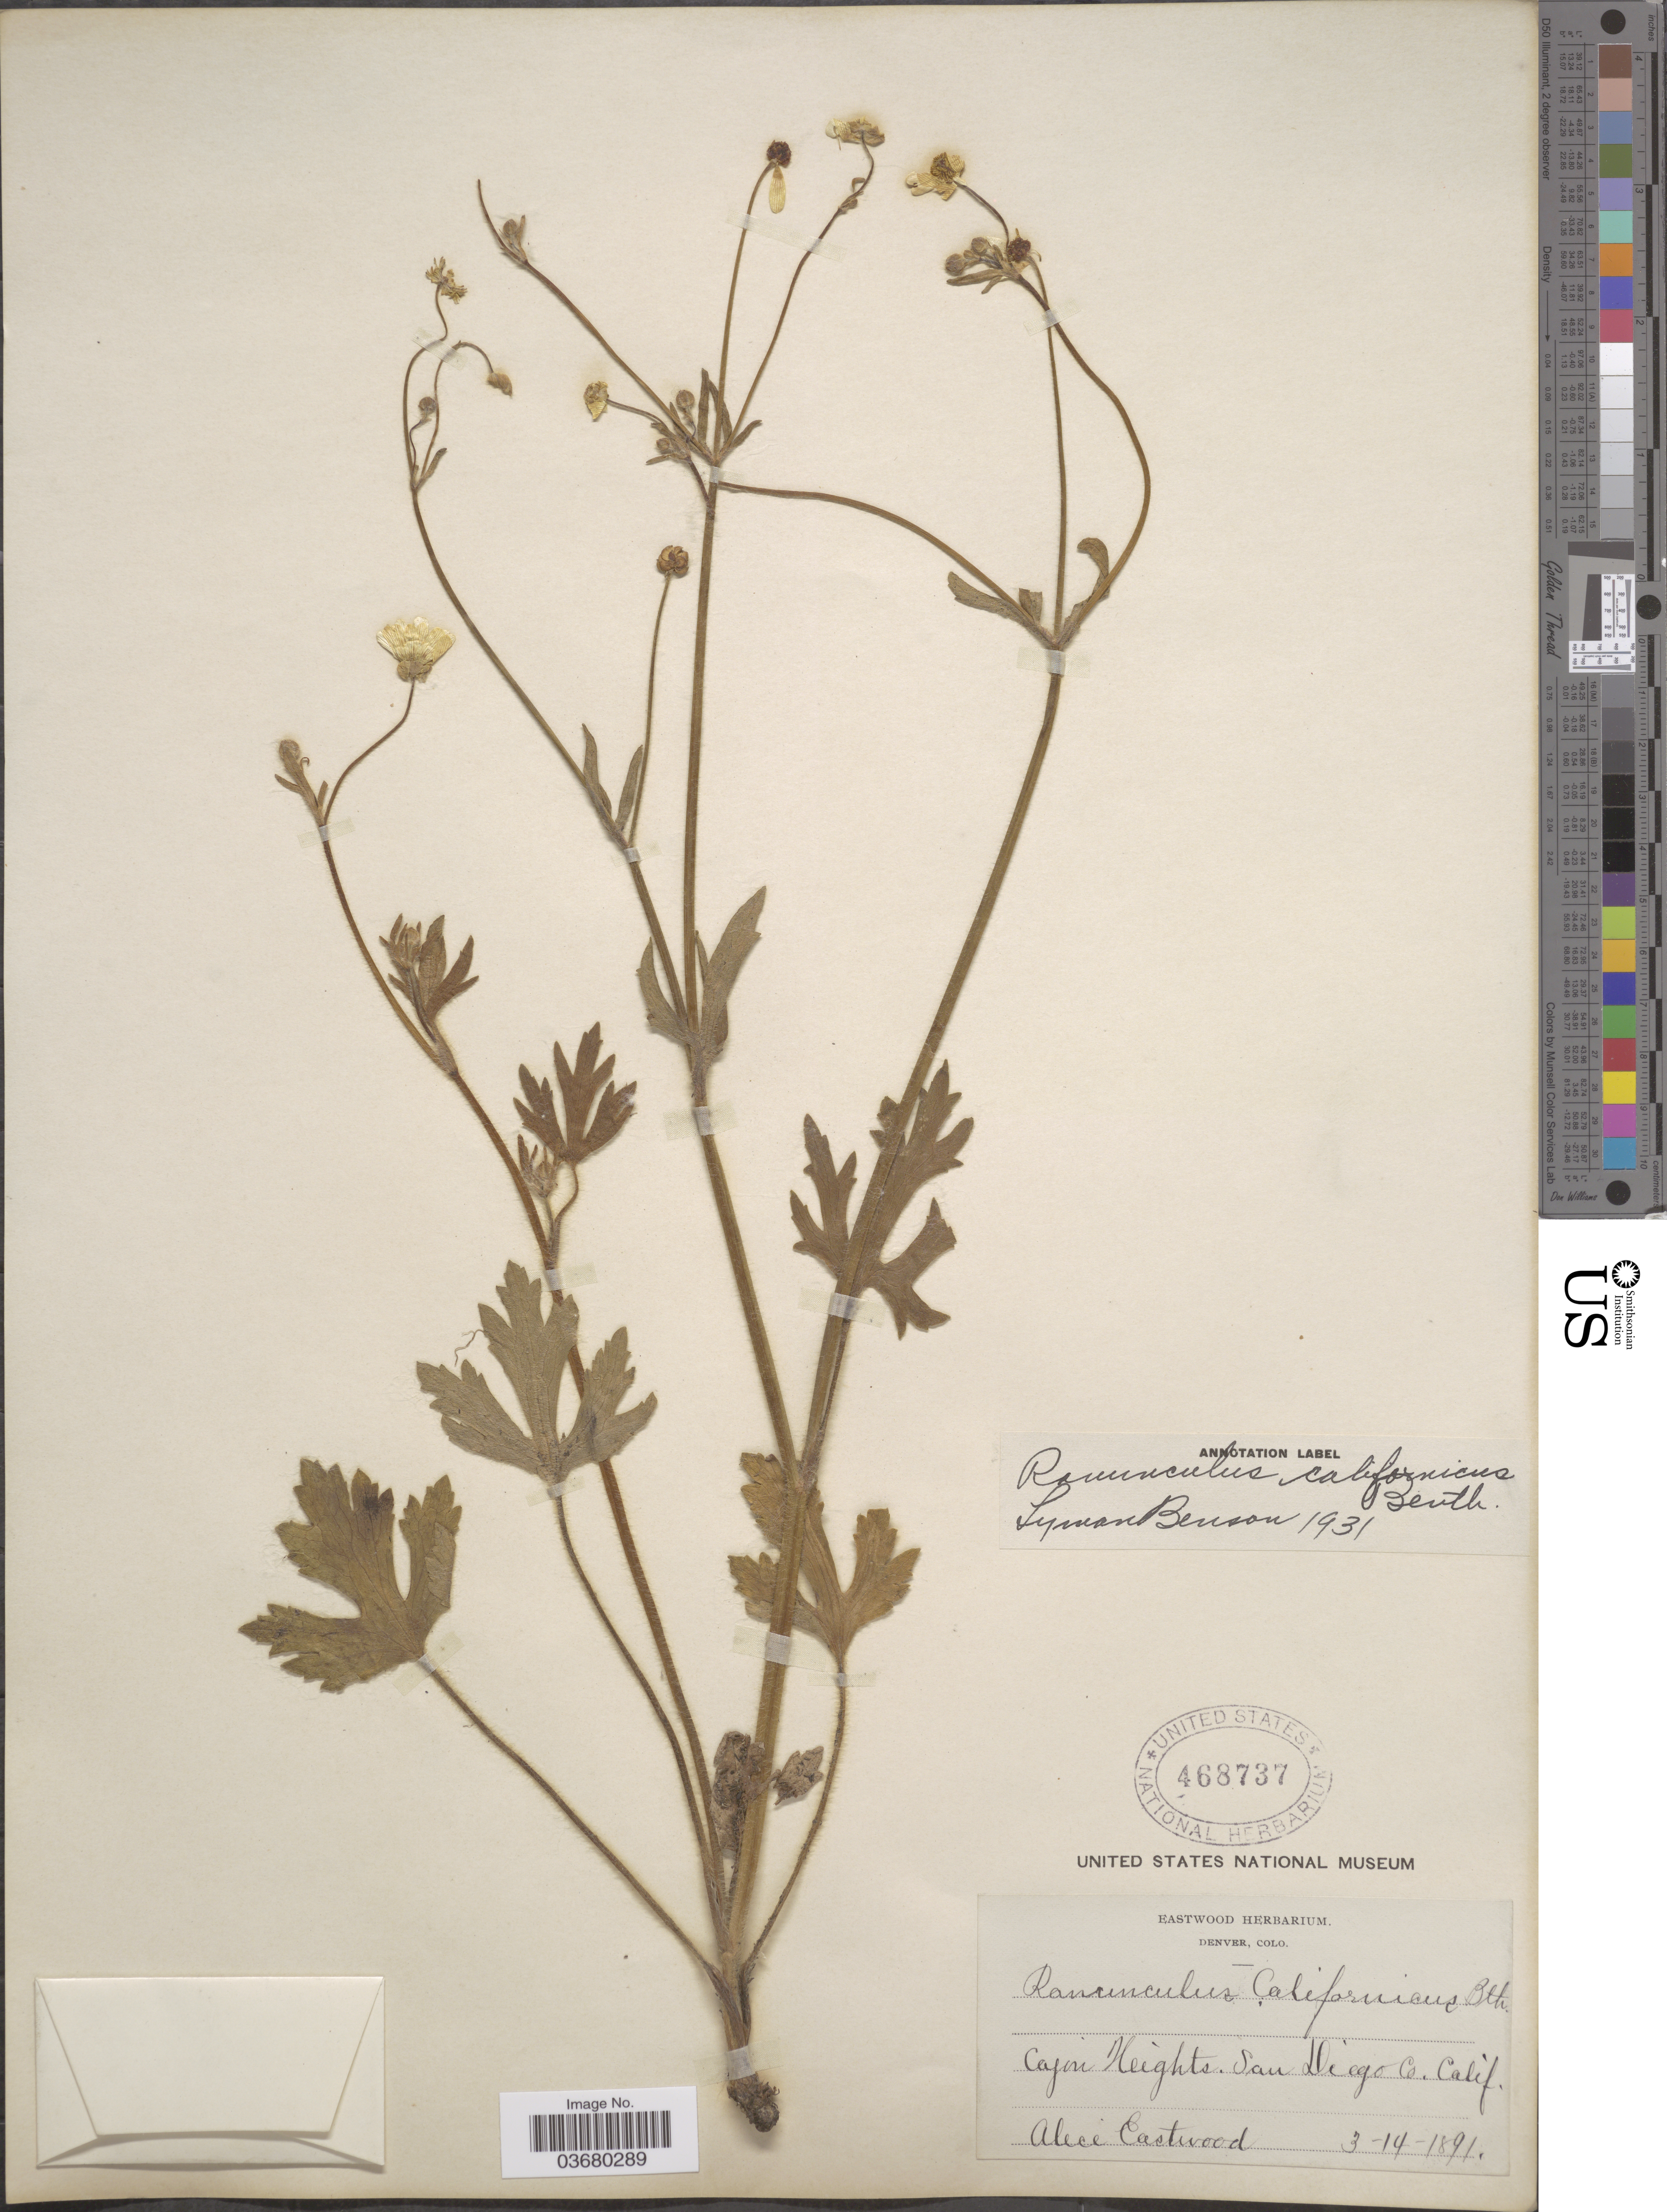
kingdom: Plantae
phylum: Tracheophyta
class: Magnoliopsida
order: Ranunculales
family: Ranunculaceae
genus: Ranunculus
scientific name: Ranunculus californicus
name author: Benth.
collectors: A. Eastwood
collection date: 1891-03-14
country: United States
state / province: California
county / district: San Diego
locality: Cajon Heights. San Diego Co.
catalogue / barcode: US 468737